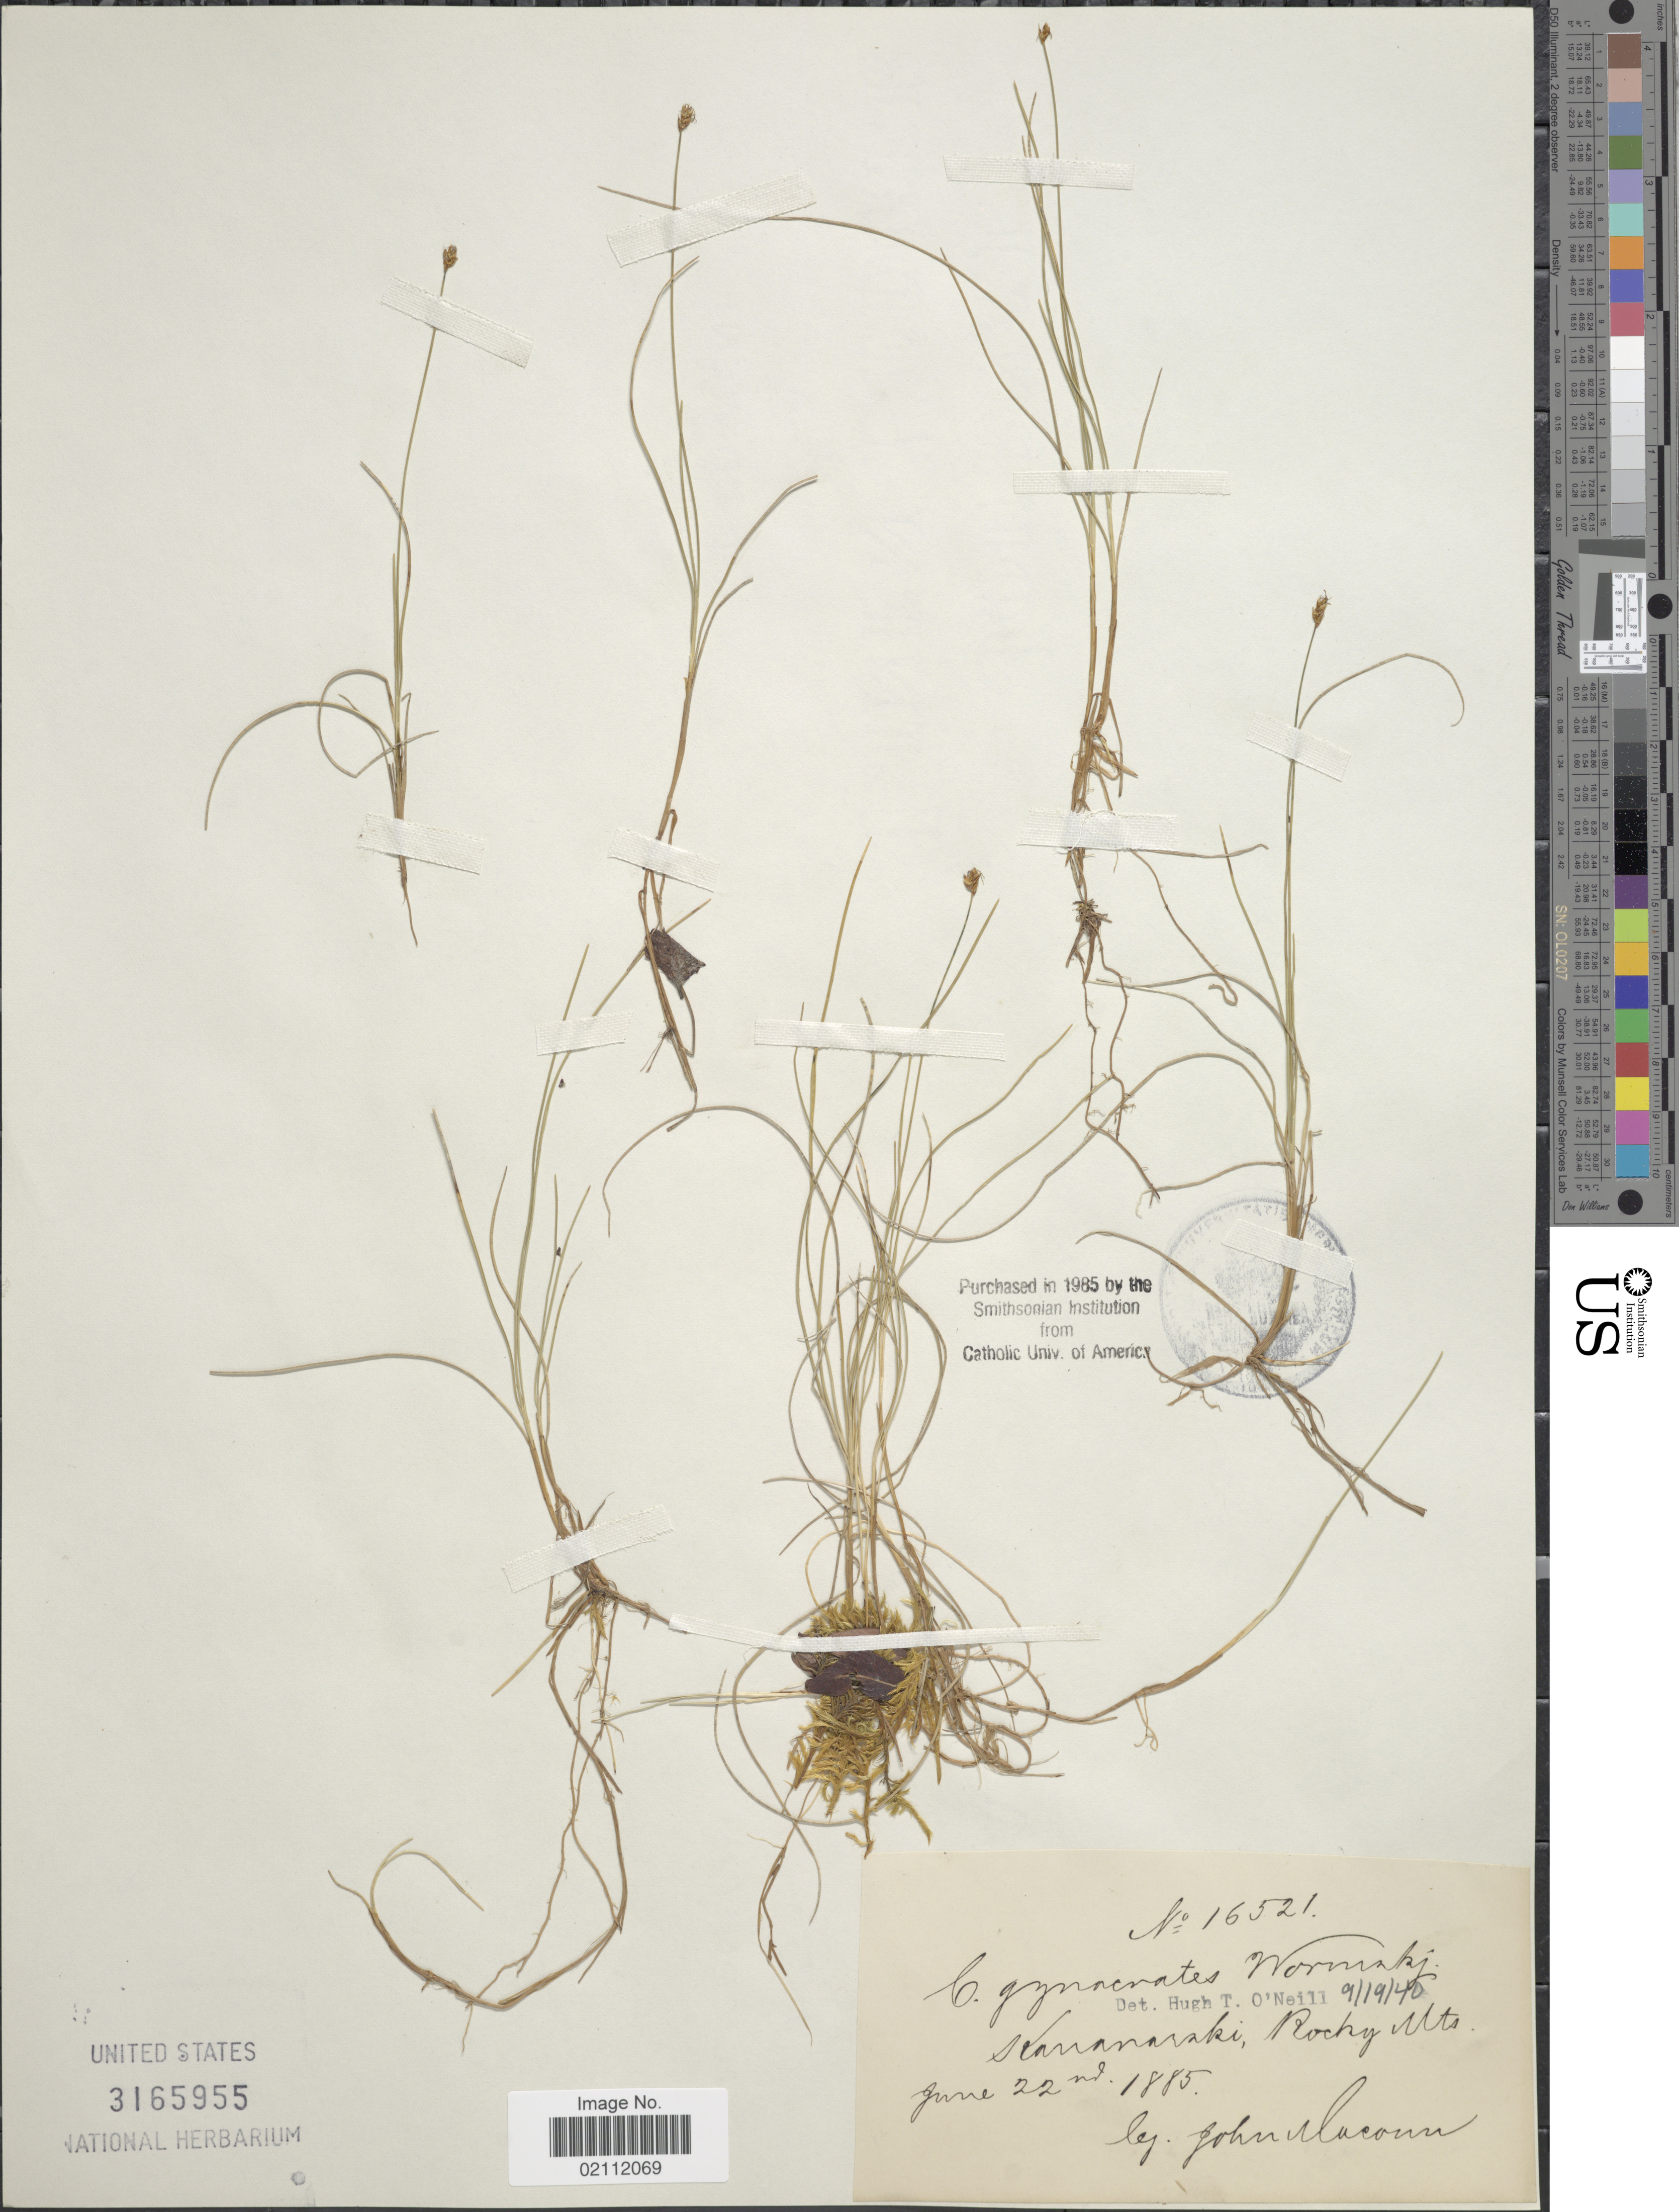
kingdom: Plantae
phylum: Tracheophyta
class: Liliopsida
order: Poales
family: Cyperaceae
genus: Carex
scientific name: Carex nardina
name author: (Hornem.) Fr.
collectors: J. Macoun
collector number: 16521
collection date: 1885-06-22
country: Canada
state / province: Alberta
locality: Kananaski, Rocky Mts.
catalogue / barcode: US 3165955